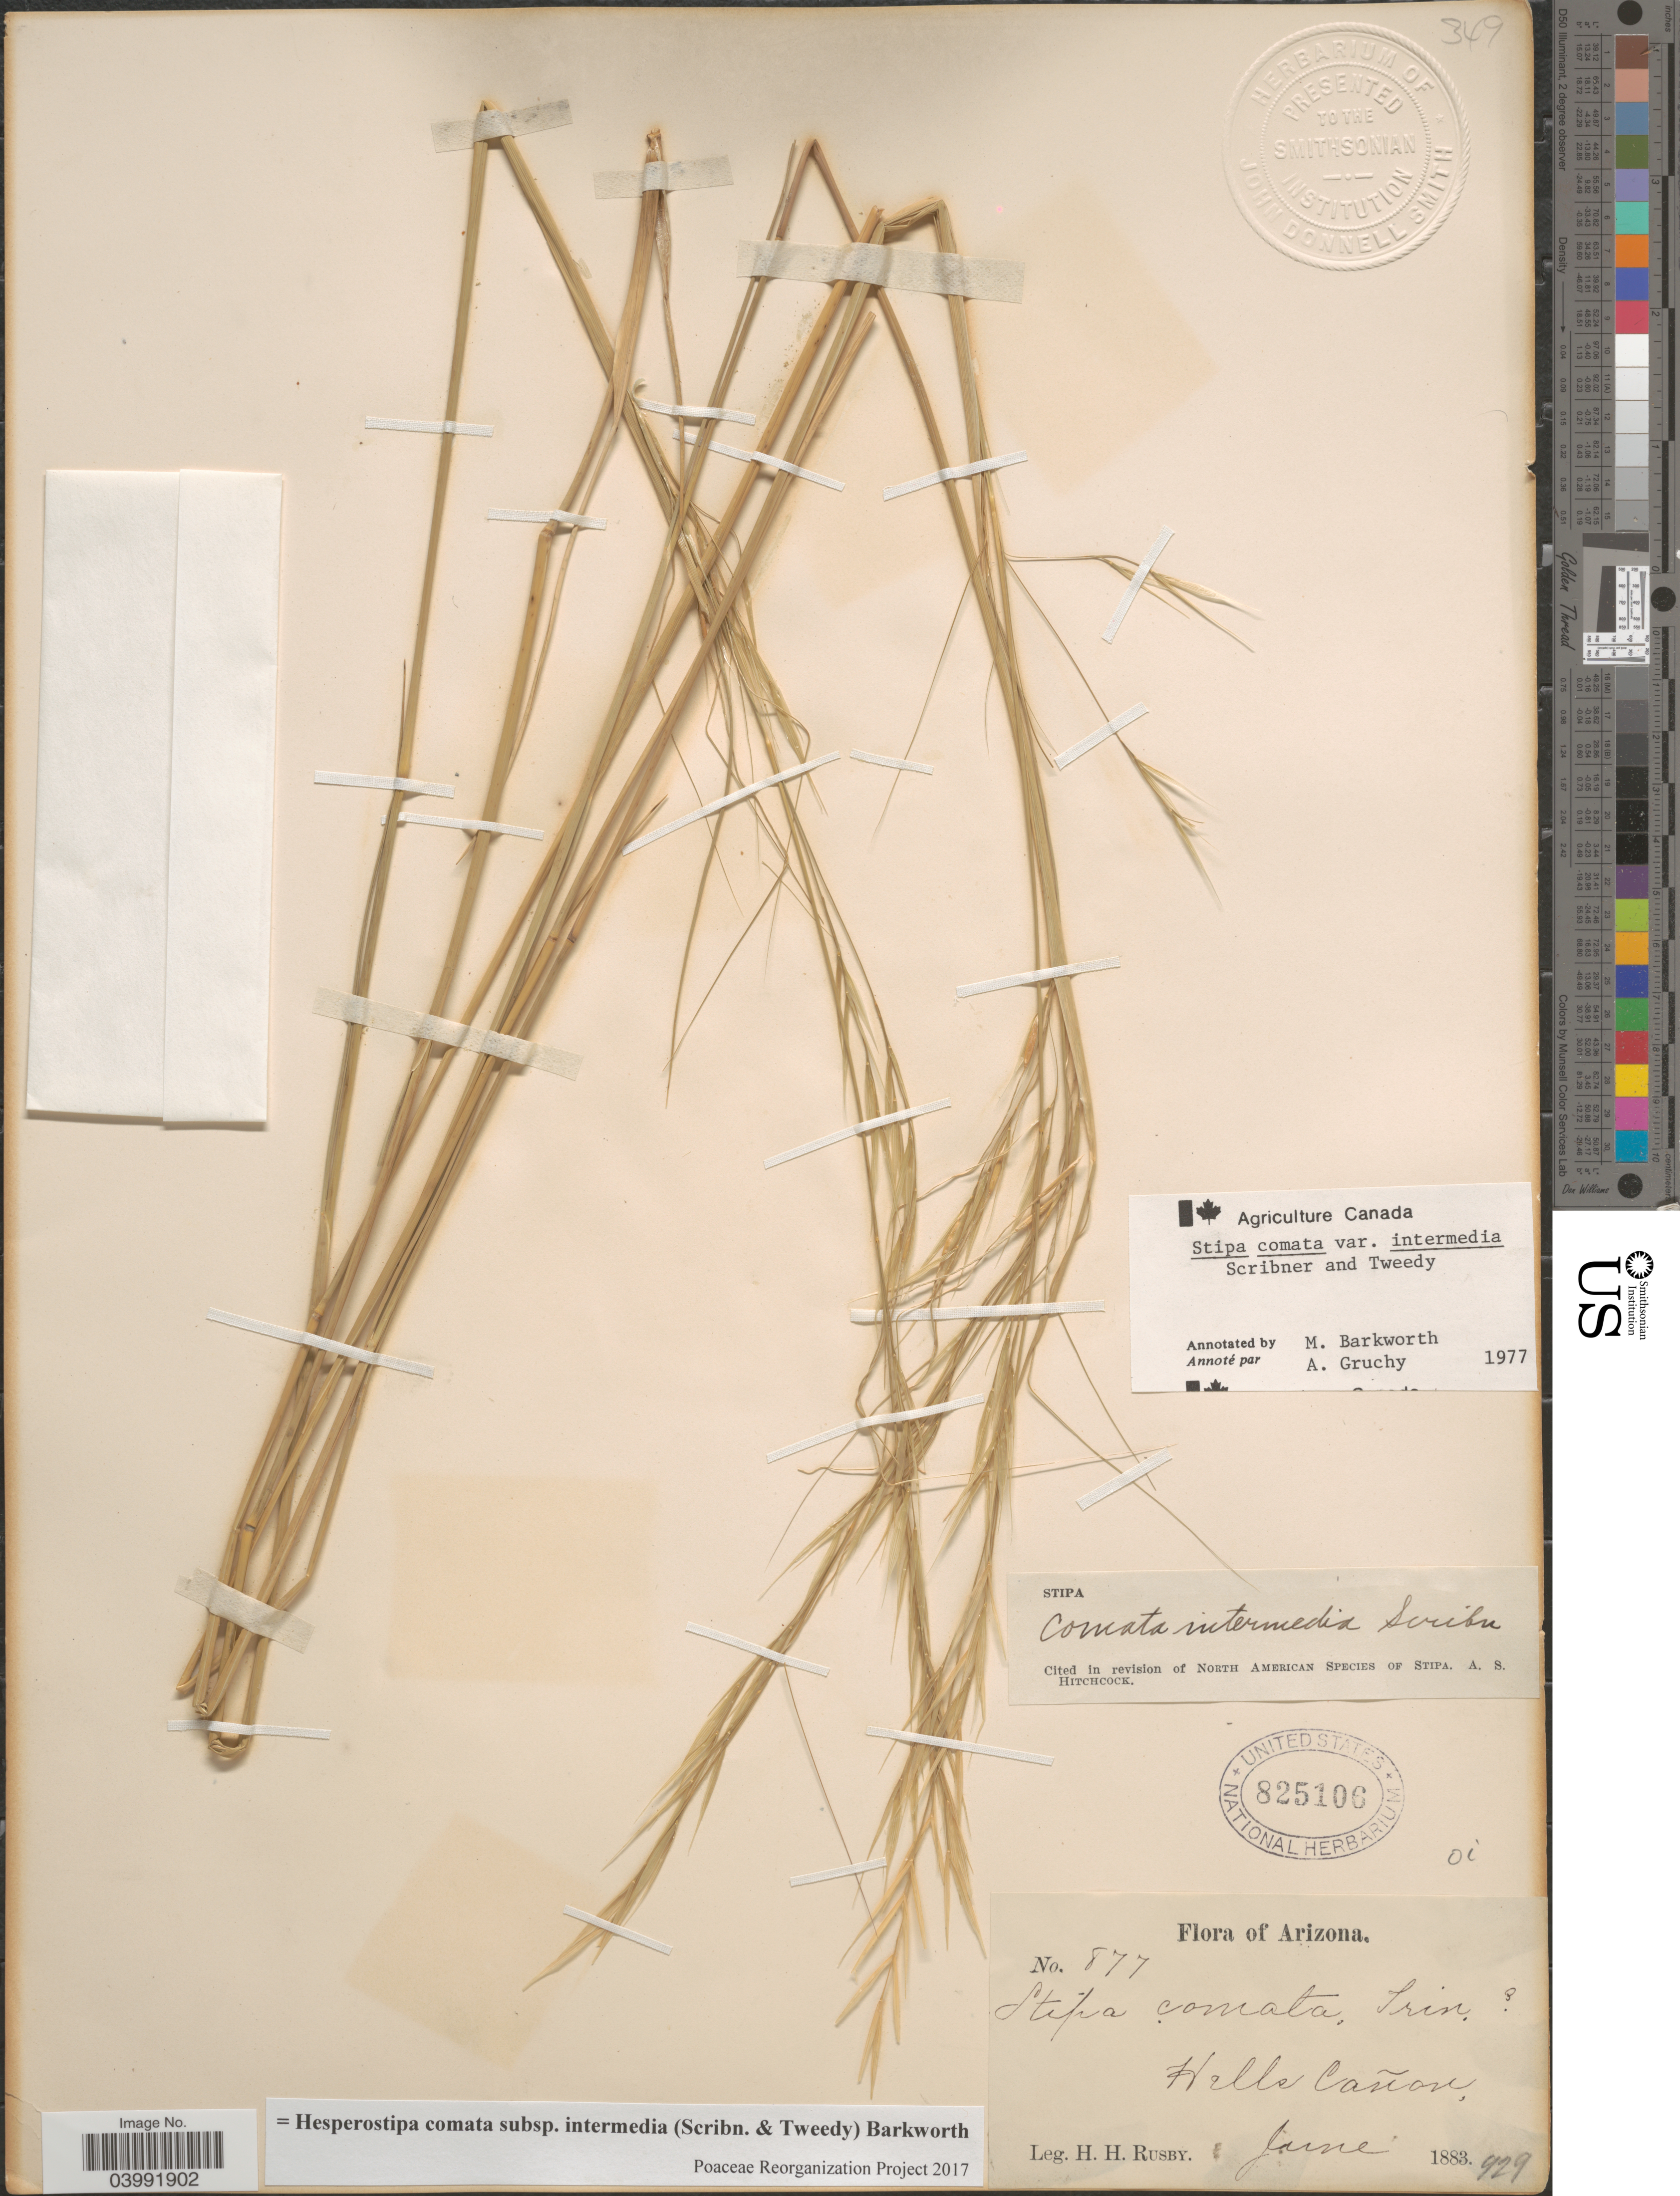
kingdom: Plantae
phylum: Tracheophyta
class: Liliopsida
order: Poales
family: Poaceae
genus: Hesperostipa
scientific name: Hesperostipa comata subsp. intermedia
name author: (Scribn. & Tweedy) Barkworth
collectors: H. H. Rusby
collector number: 877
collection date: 1883-06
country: United States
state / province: Arizona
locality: Hells Cañon.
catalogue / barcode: US 825106